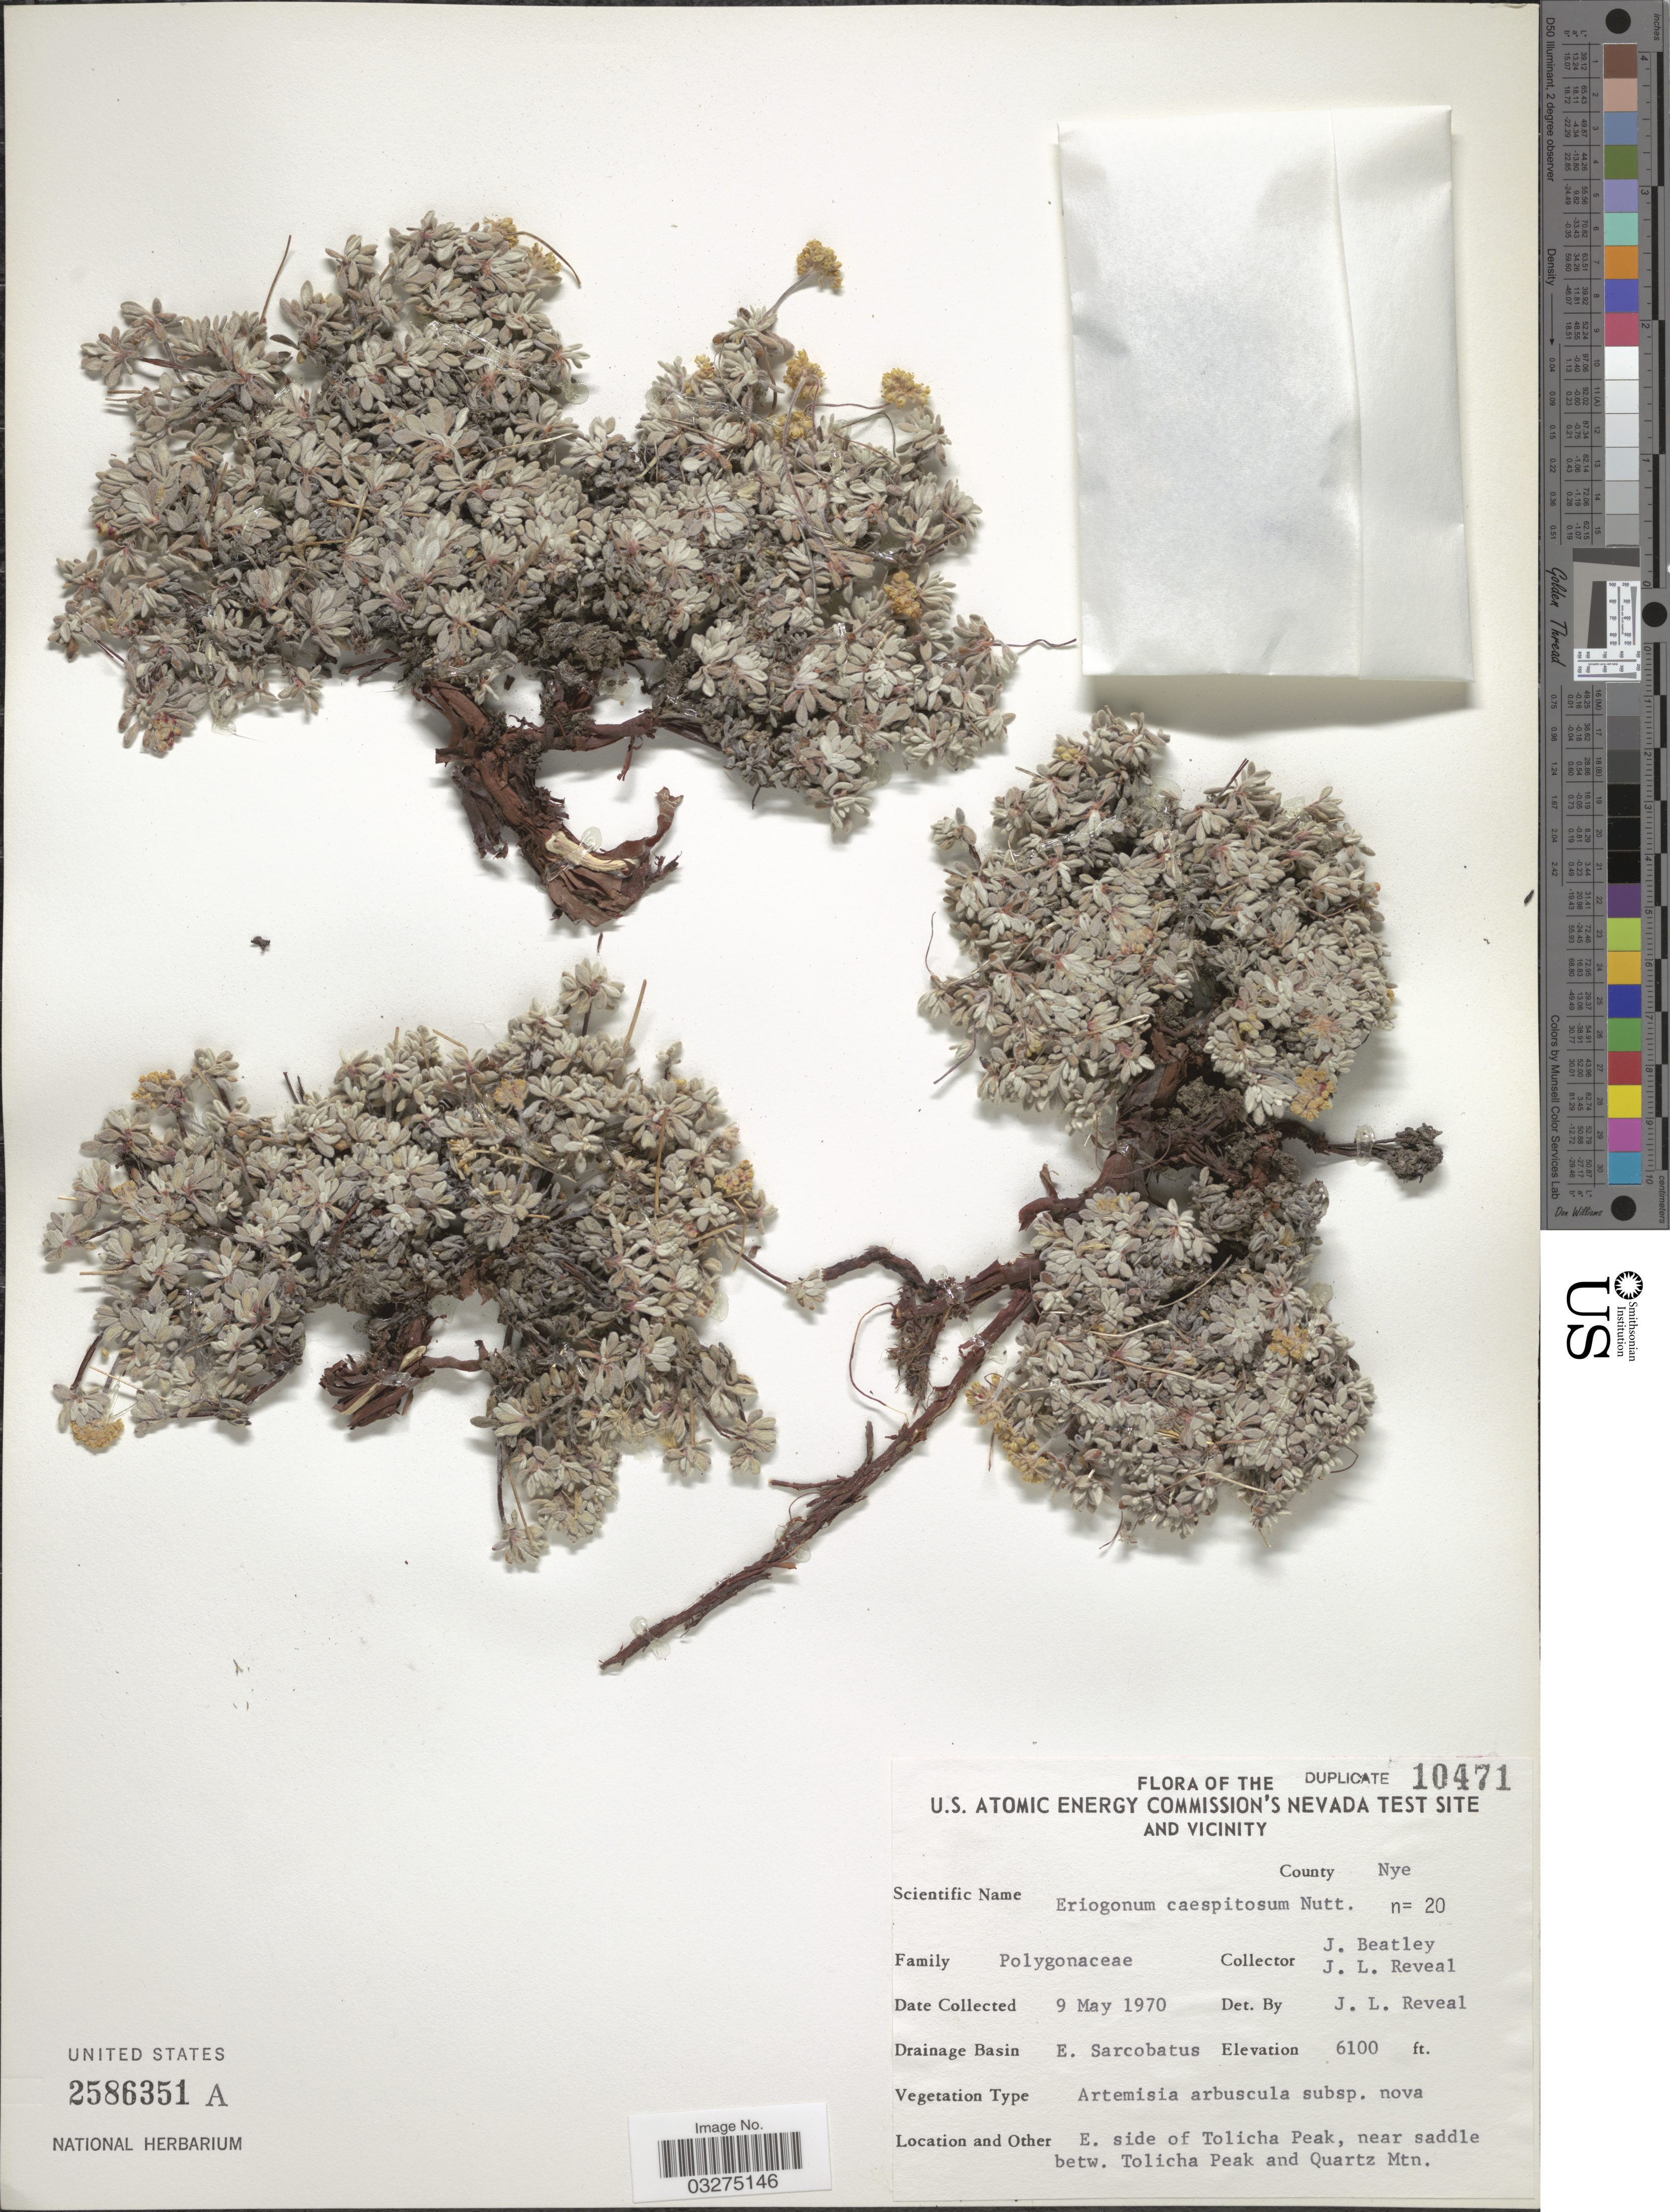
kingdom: Plantae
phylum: Tracheophyta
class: Magnoliopsida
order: Caryophyllales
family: Polygonaceae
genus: Eriogonum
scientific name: Eriogonum caespitosum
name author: Nutt.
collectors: J. C. Beatley & J. L. Reveal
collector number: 20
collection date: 1970-05-09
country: United States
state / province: Nevada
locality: U.S. Atomic Energy Commission's Nevada Test Site and Vicinity, County Nye, Drainage Basin E. Sarcobatus, E. side of Tolicha Peak, near saddle betw. Tolicha Peak and Quartz Mtn.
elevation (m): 1859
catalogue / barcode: US 2586351A